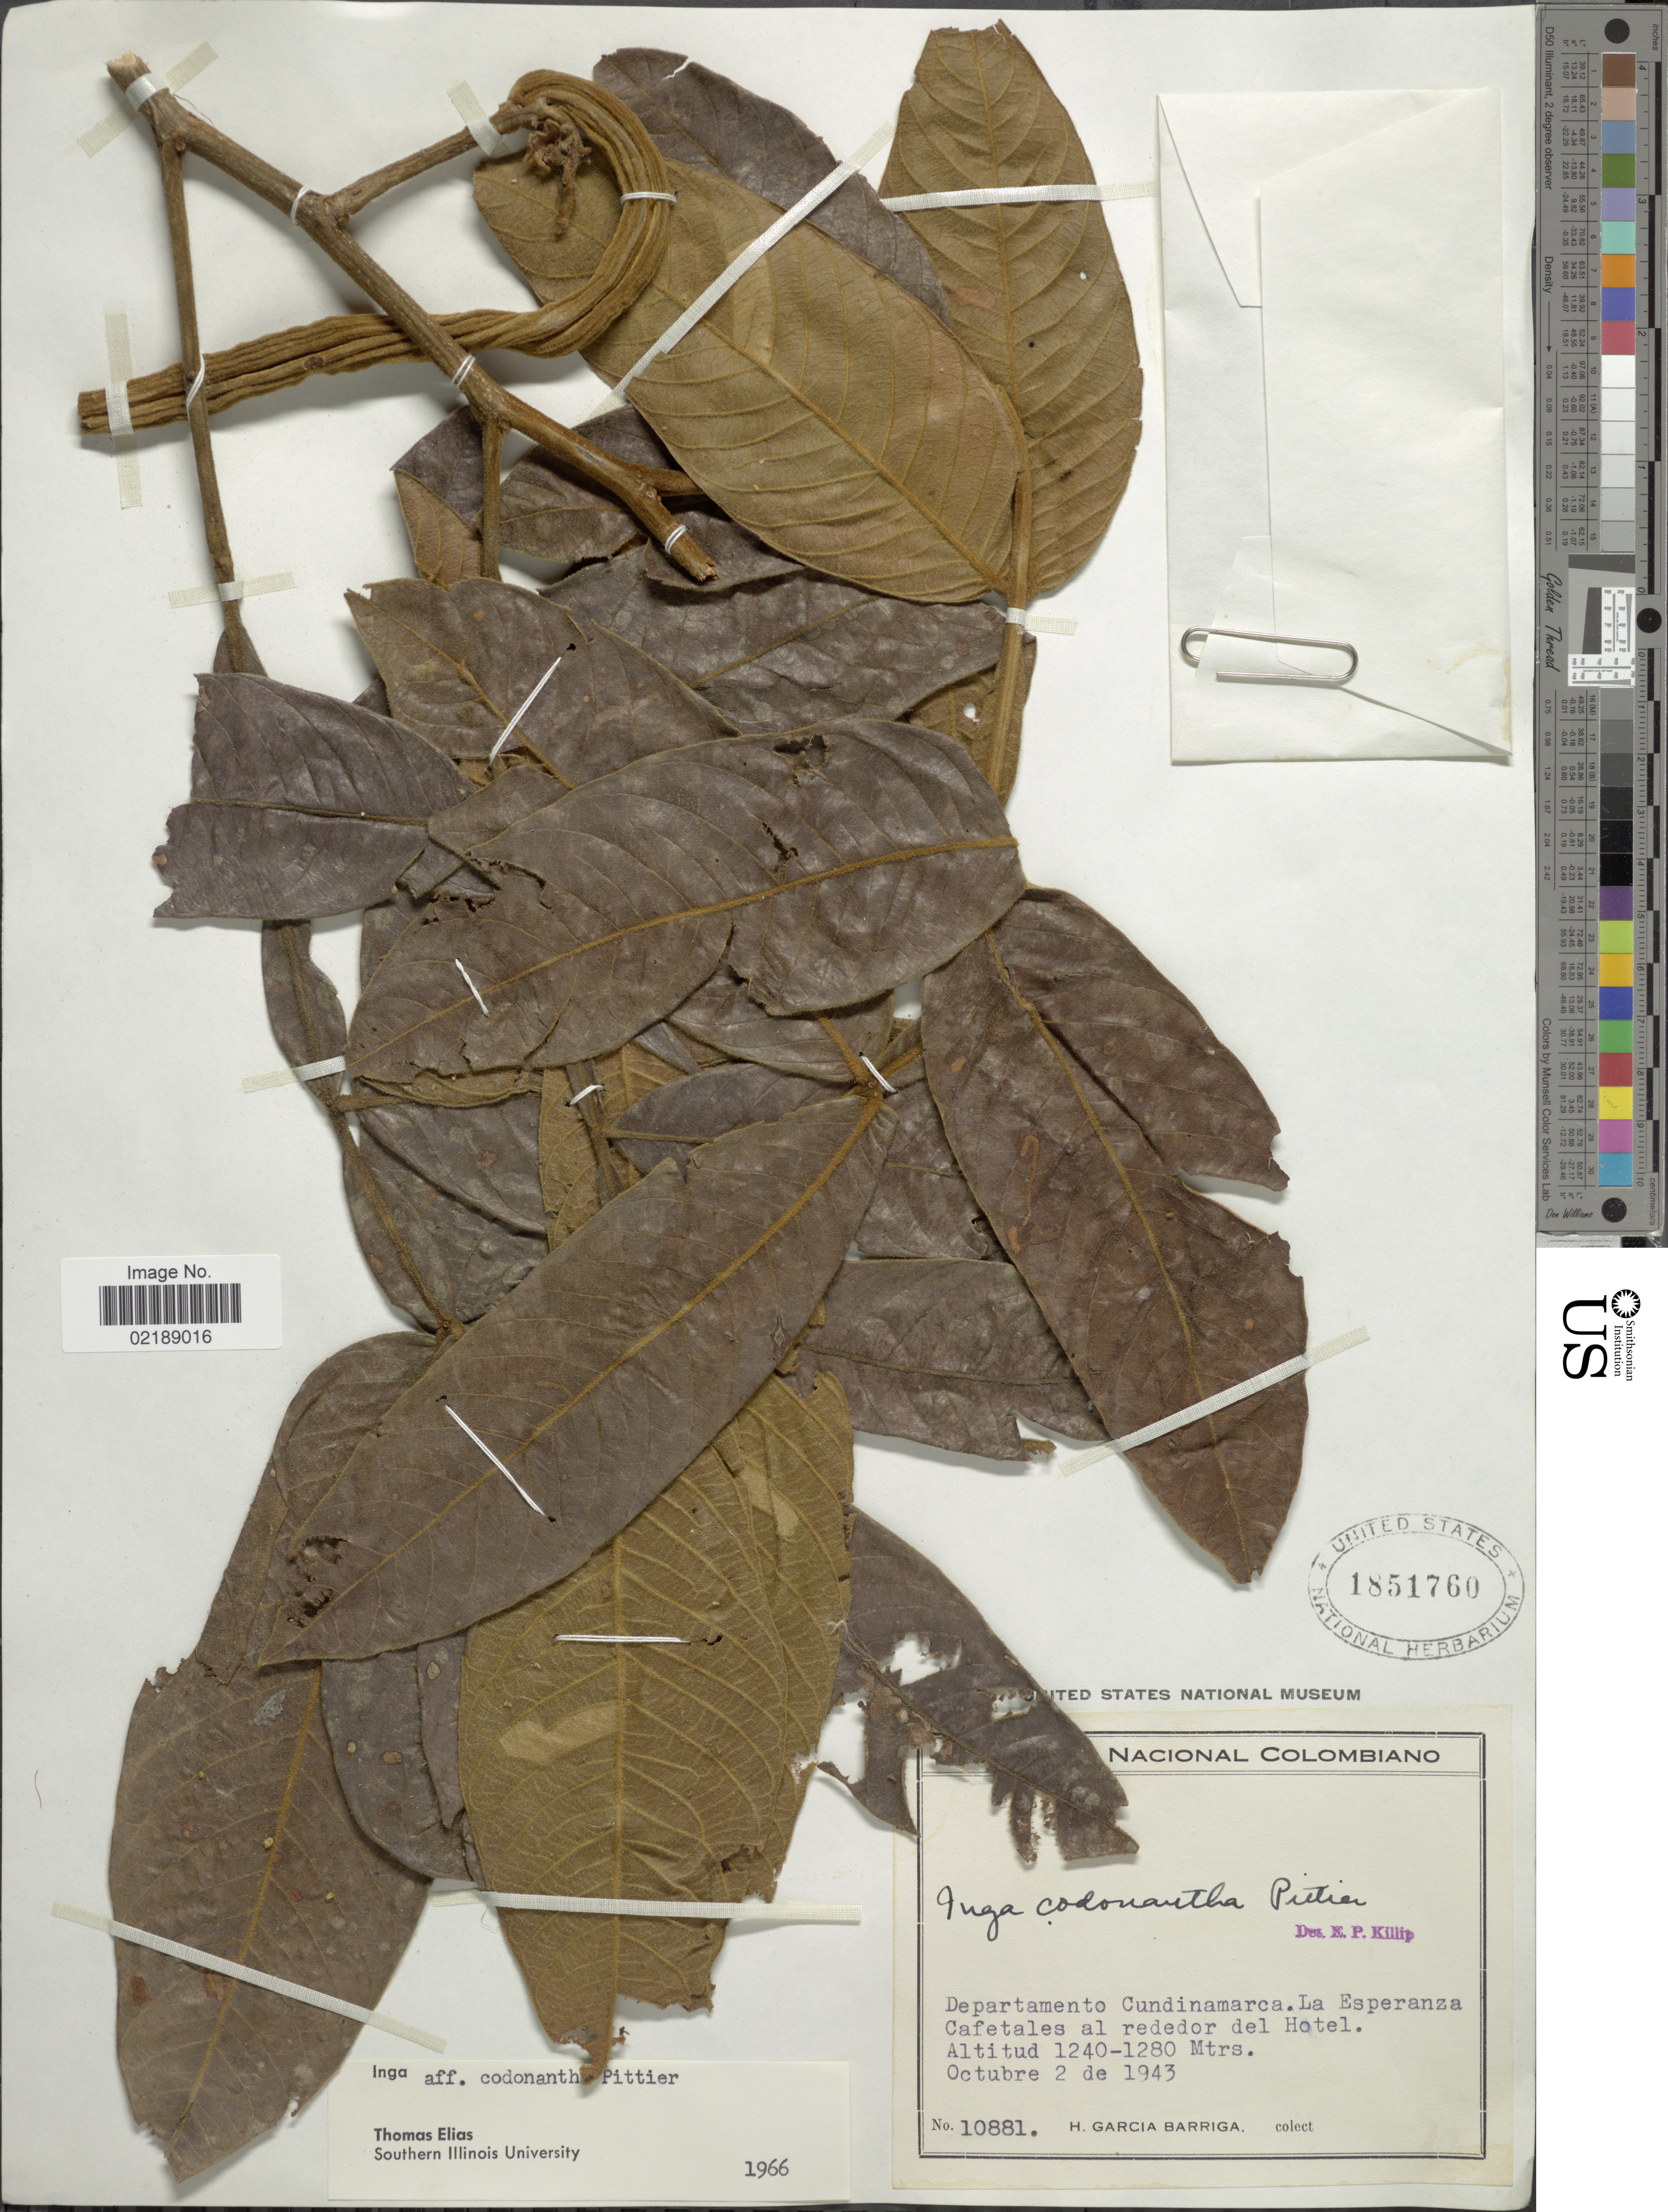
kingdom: Plantae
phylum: Tracheophyta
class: Magnoliopsida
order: Fabales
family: Fabaceae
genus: Inga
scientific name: Inga ornata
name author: Kunth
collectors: H. García Barriga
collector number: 10881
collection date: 1943-10-02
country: Colombia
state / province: Cundinamarca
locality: La Esperanza Cafetales al rededor del Hotel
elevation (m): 1240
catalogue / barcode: US 1851760